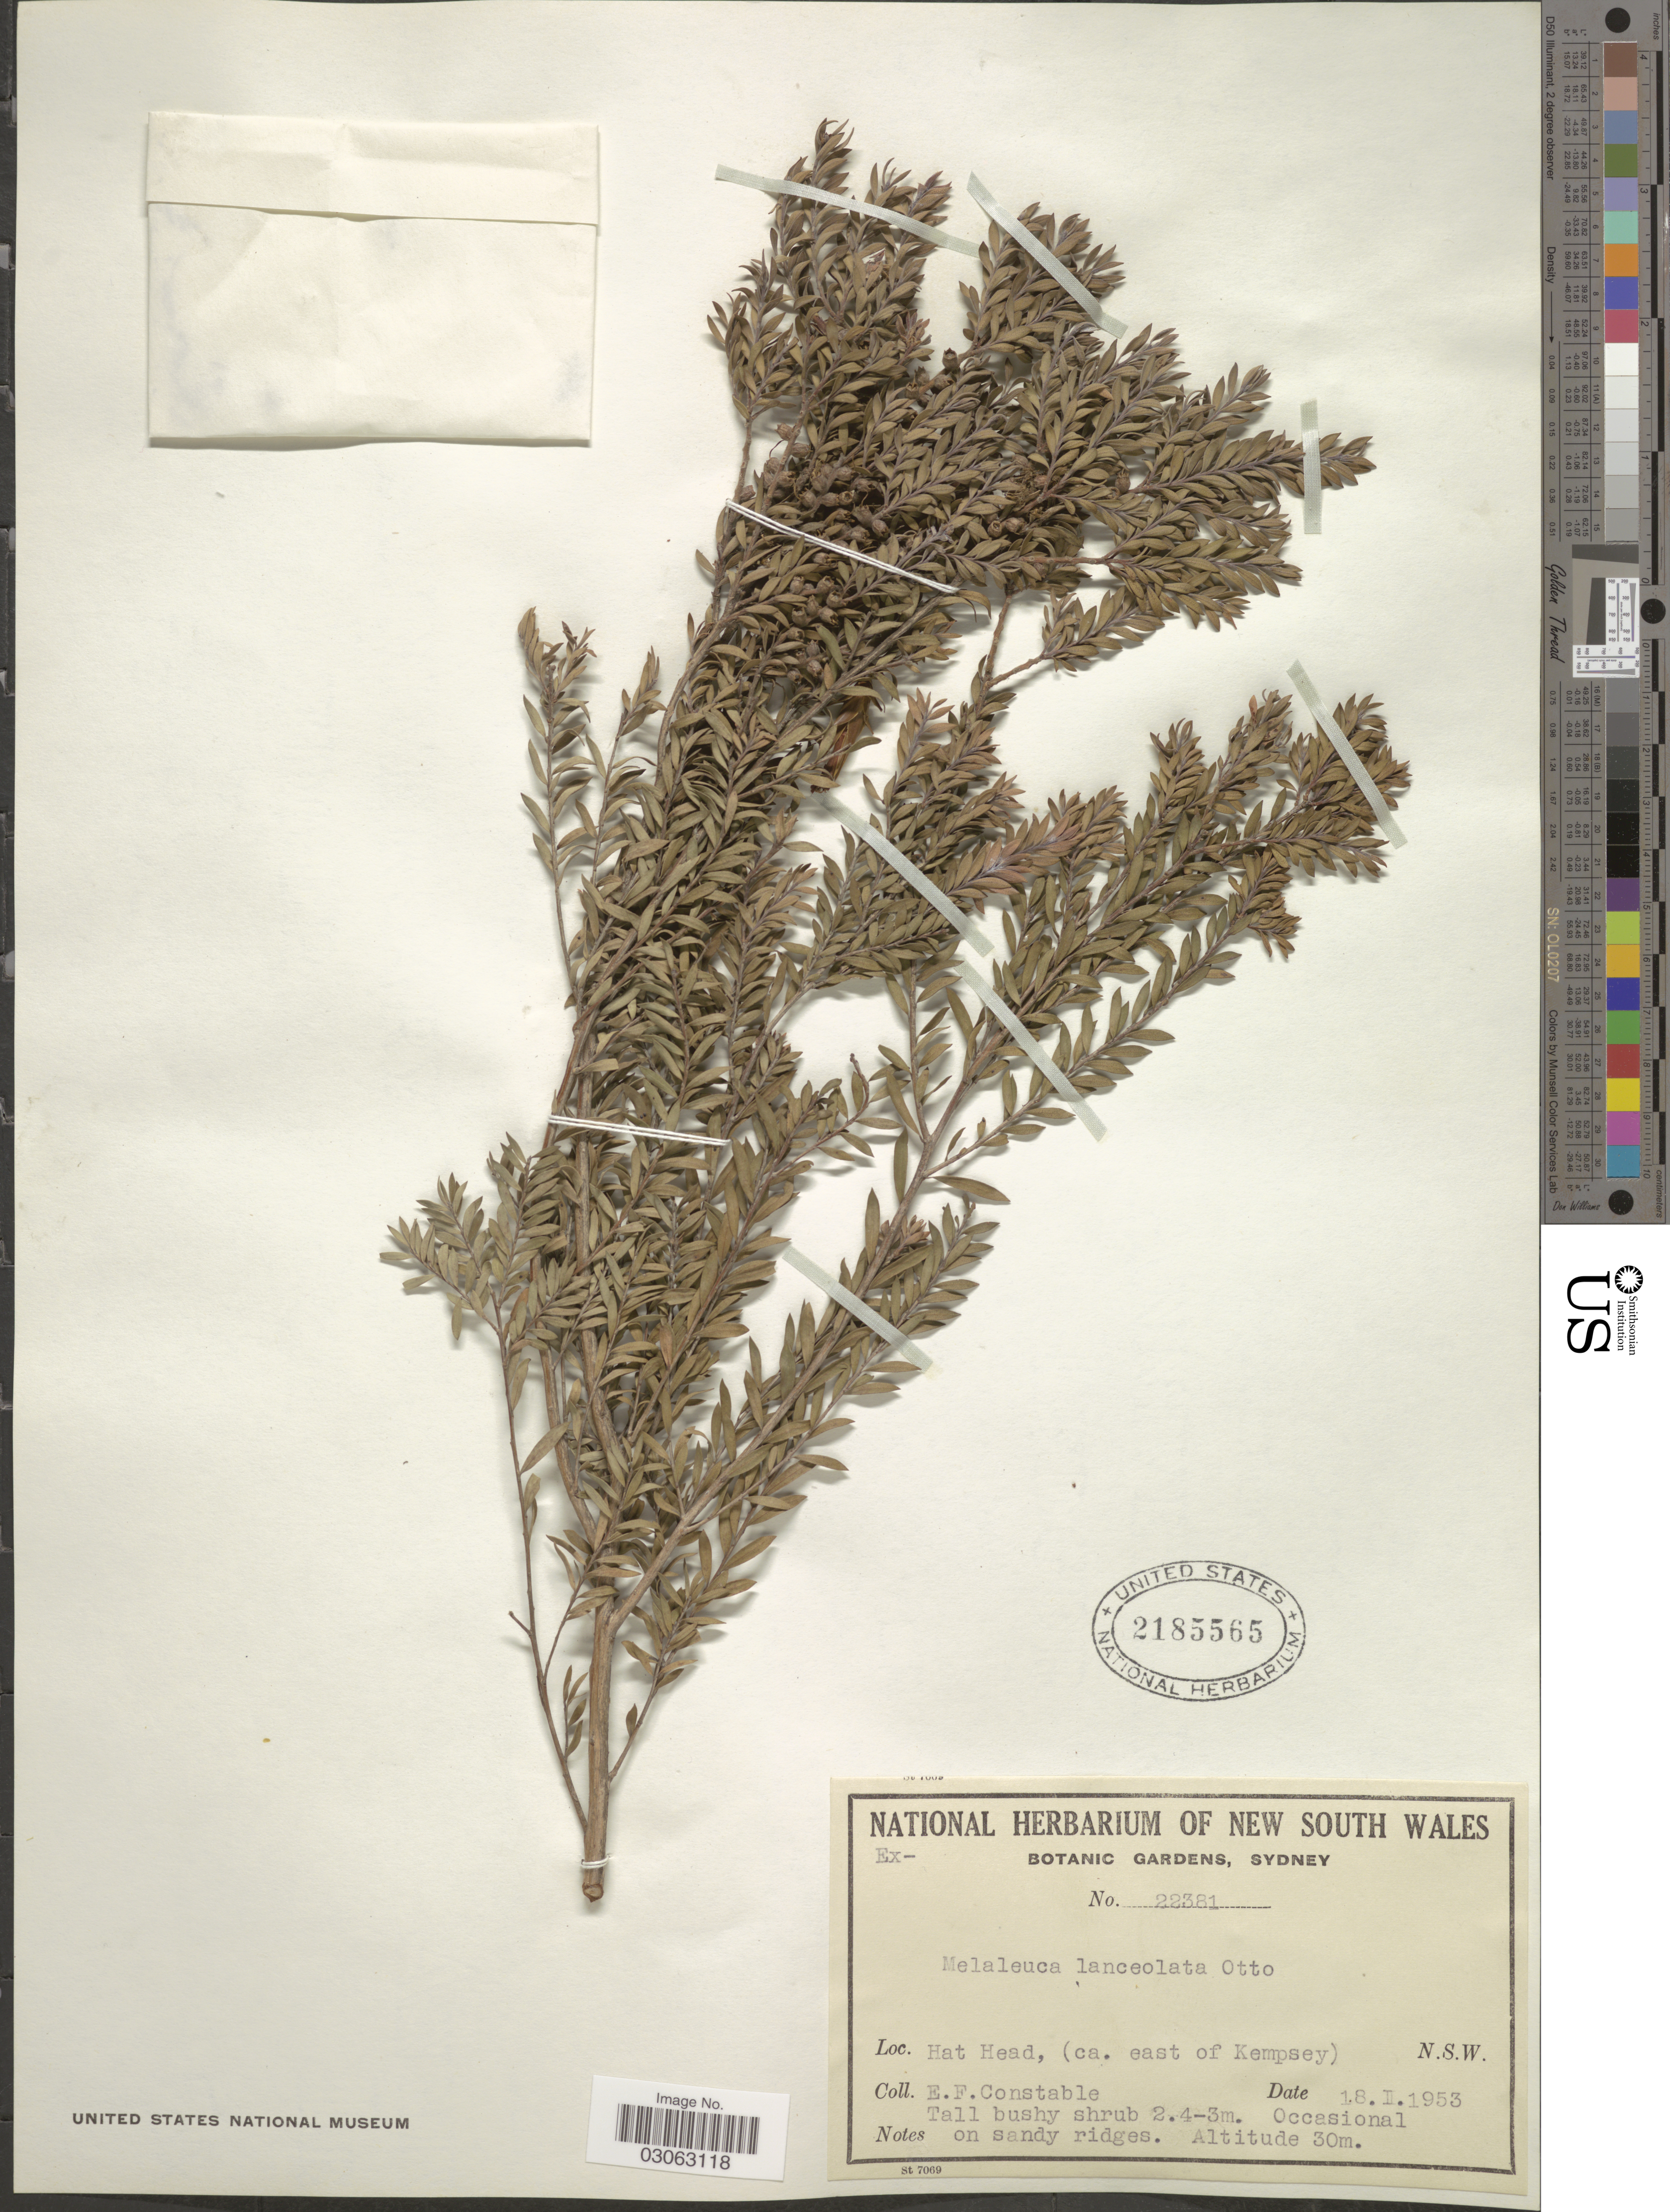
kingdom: Plantae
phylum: Tracheophyta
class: Magnoliopsida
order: Myrtales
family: Myrtaceae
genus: Melaleuca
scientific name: Melaleuca lanceolata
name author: Otto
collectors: E. F. Constable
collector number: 22381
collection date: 1953-01-18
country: Australia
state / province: New South Wales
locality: Hat Head, (ca. east of Kempsey)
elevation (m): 30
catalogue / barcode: US 2185565